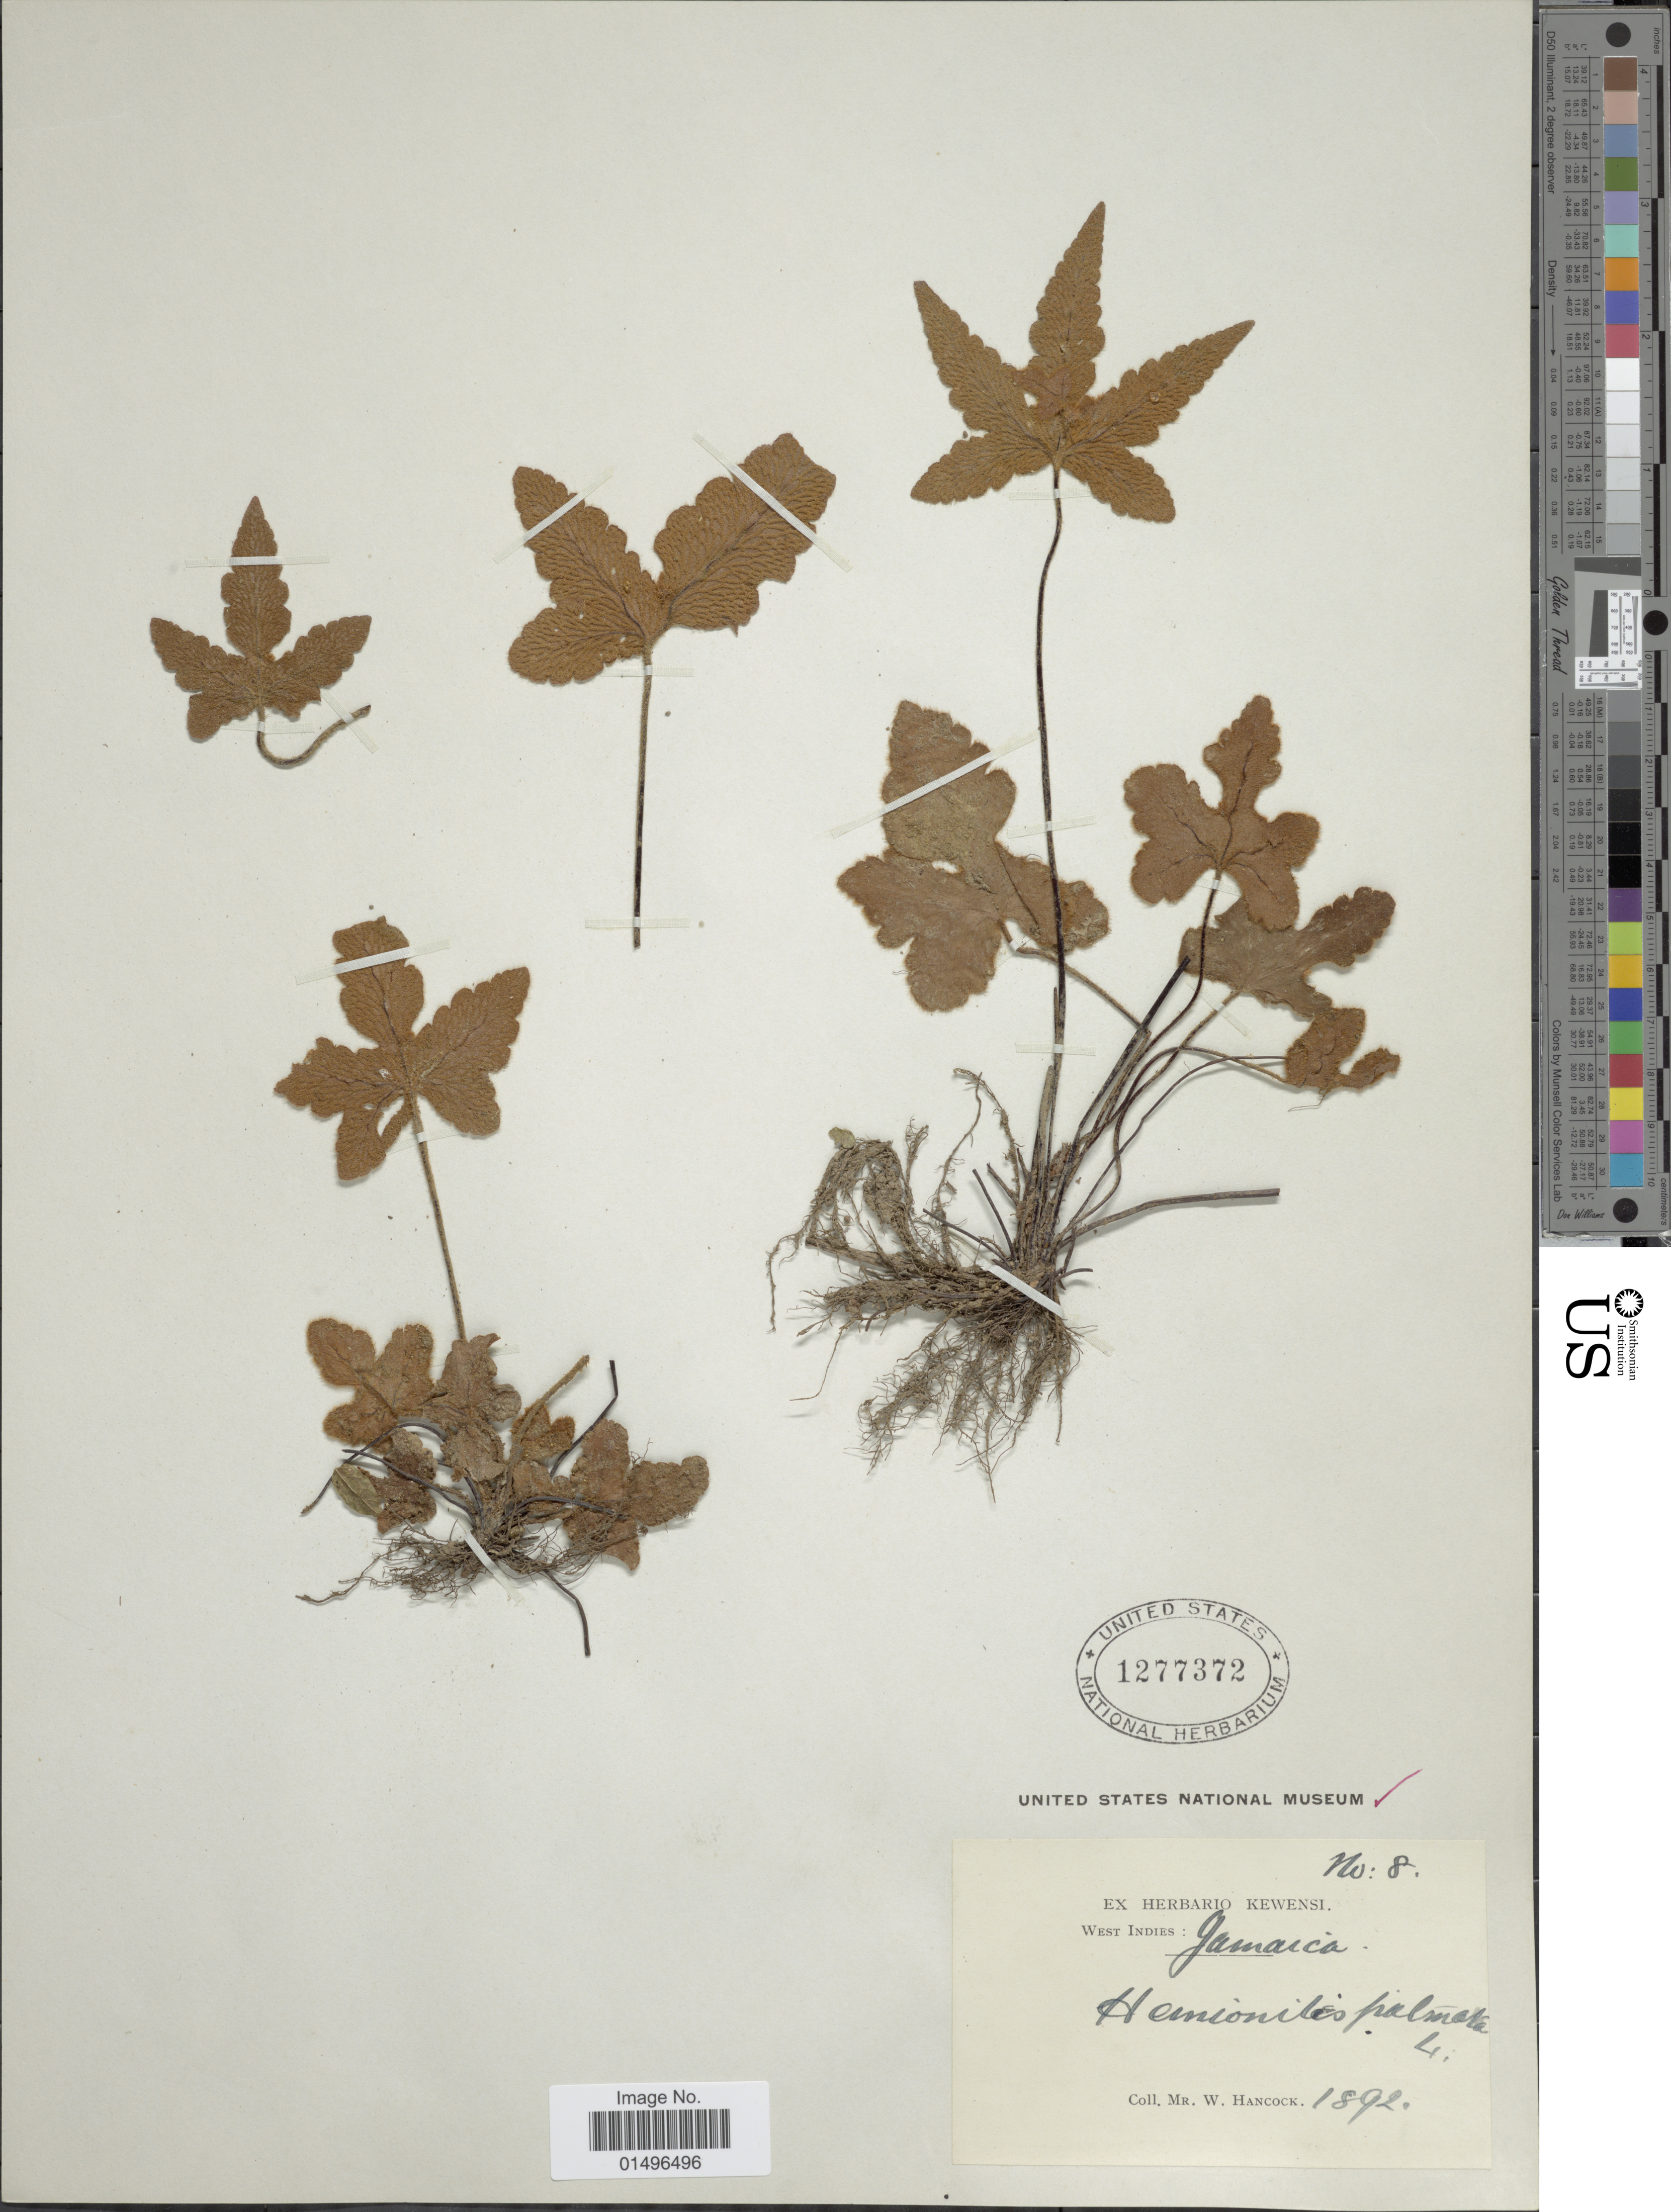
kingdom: Plantae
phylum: Tracheophyta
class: Polypodiopsida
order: Polypodiales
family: Pteridaceae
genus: Hemionitis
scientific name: Hemionitis palmata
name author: L.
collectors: W. Hancock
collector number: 8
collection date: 1892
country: Jamaica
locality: Jamaica, West Indies.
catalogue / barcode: US 1277372